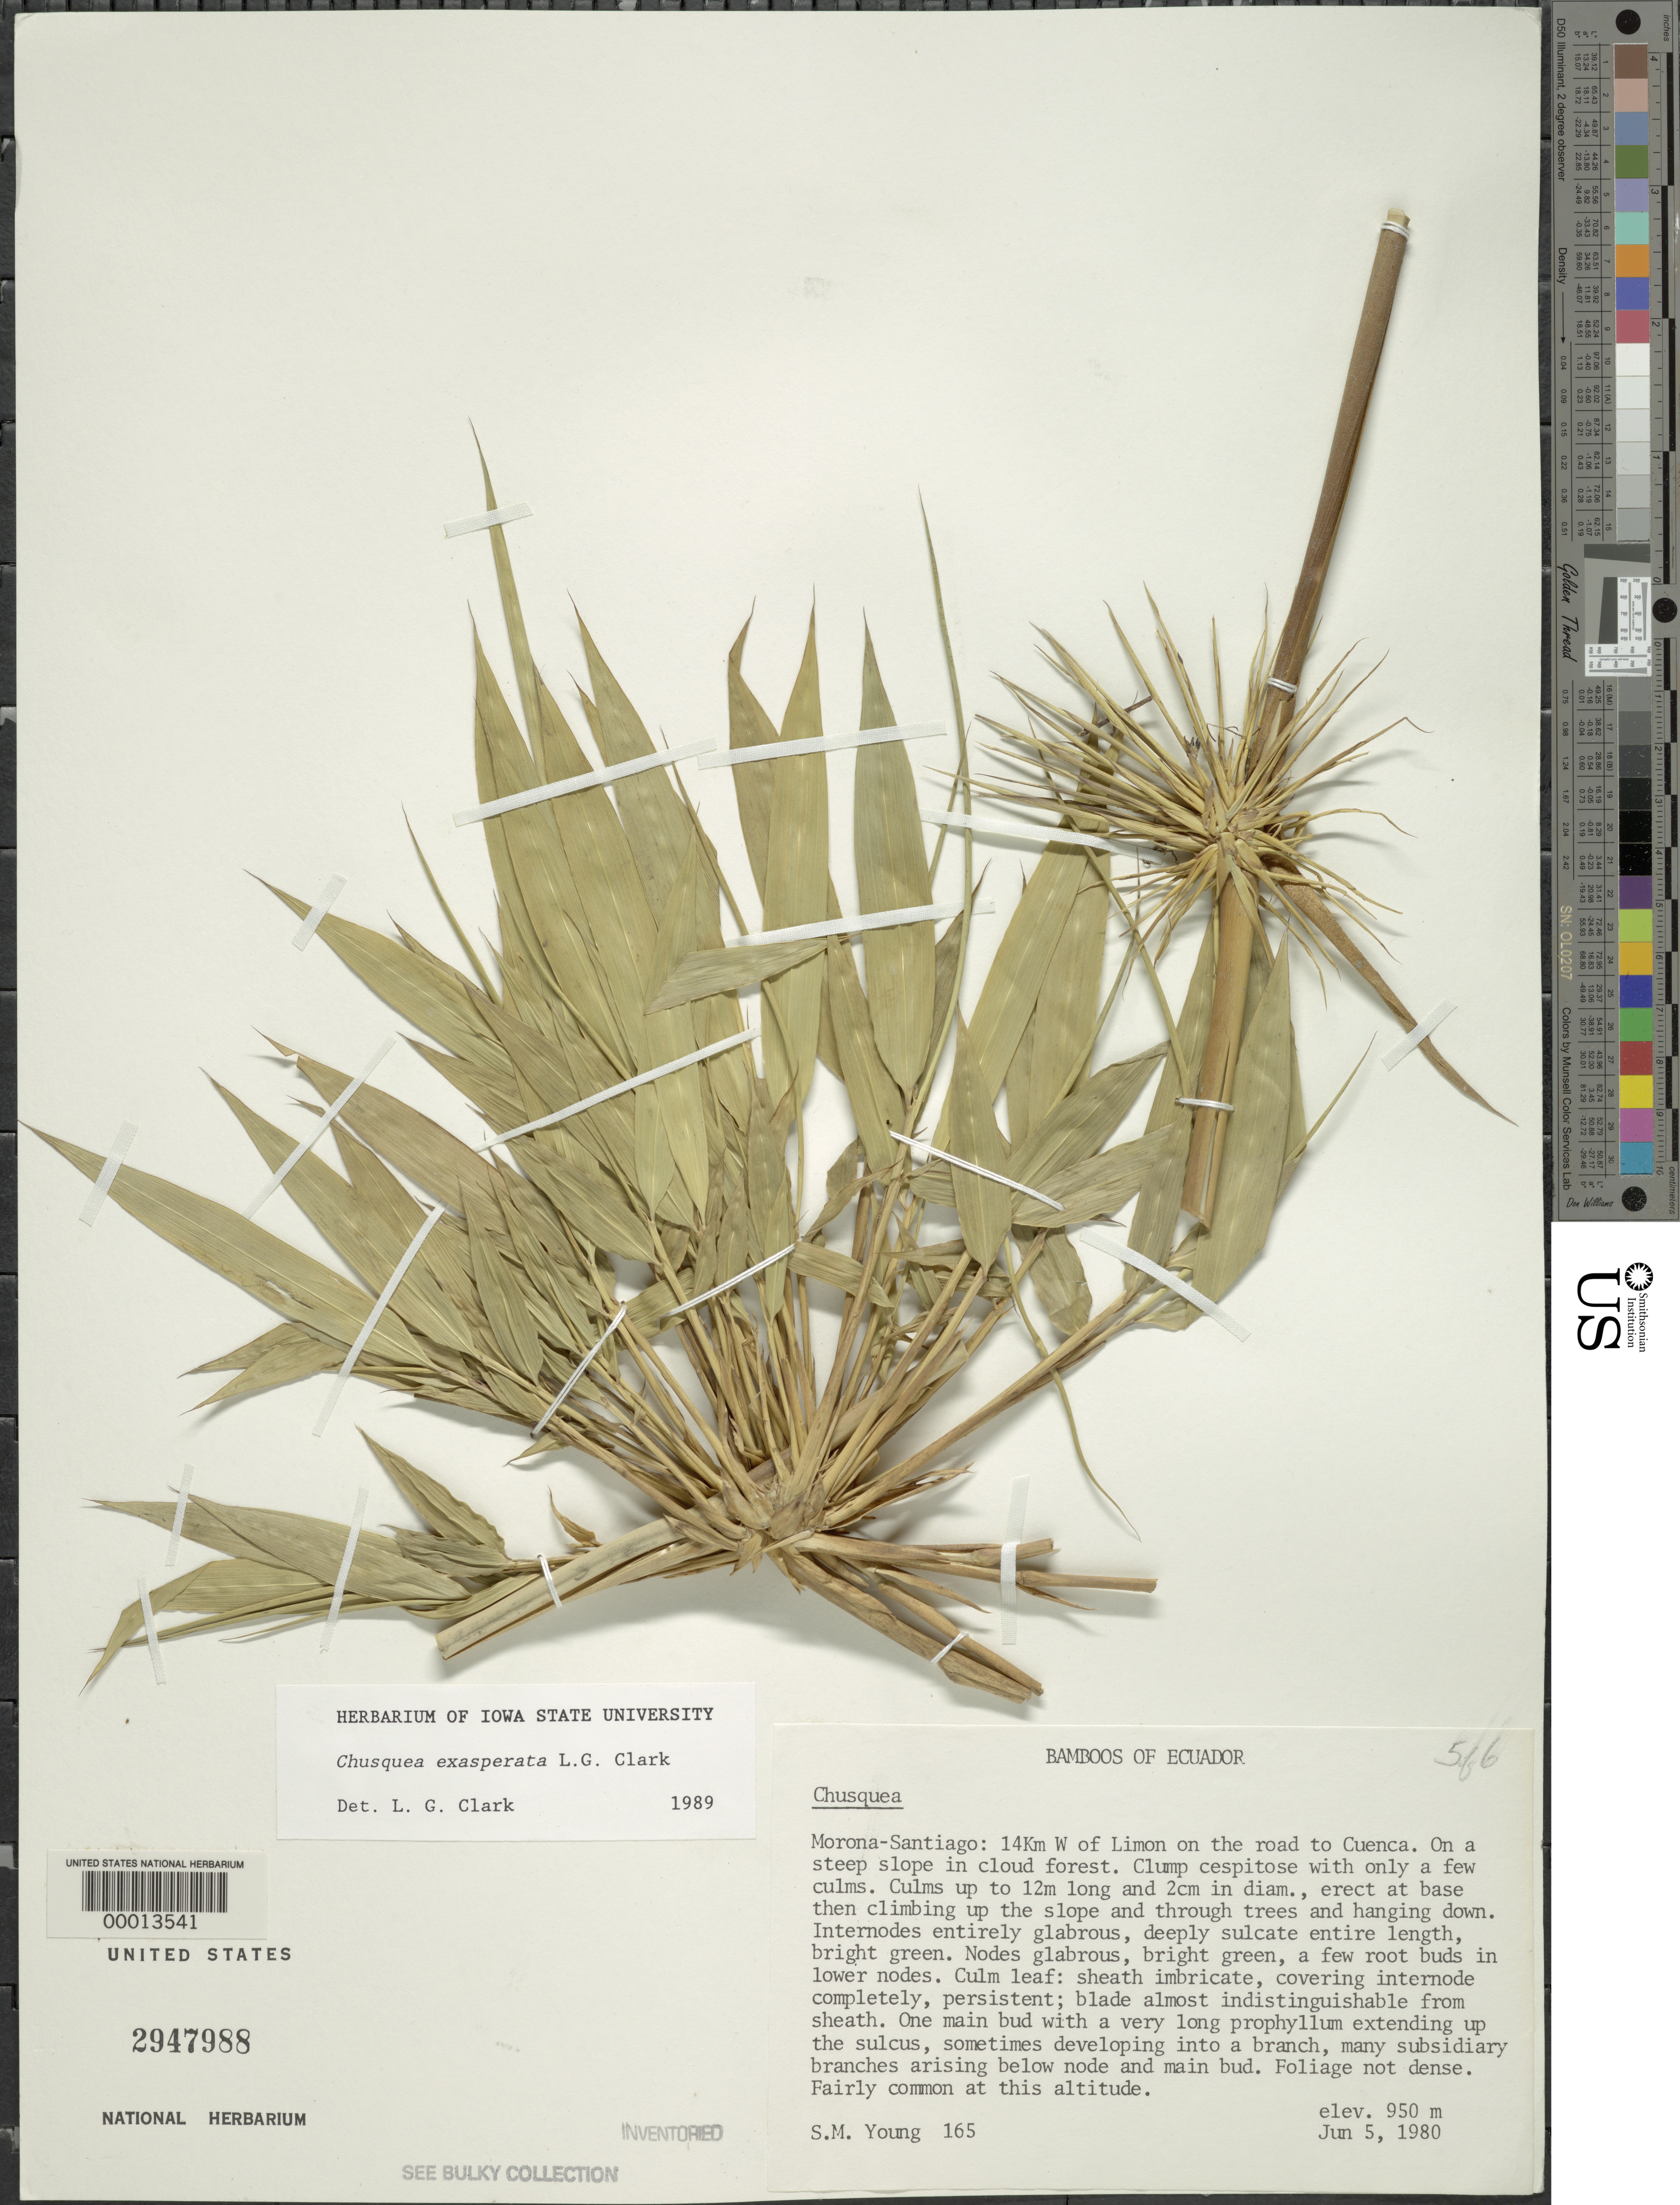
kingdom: Plantae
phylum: Tracheophyta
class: Liliopsida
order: Poales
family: Poaceae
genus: Chusquea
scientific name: Chusquea exasperata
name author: L.G. Clark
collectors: S. Young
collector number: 165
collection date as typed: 05 Jun 1980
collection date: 1980-06-05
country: Ecuador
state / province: Morona-Santiago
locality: Limon/Cuenca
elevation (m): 950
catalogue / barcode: US 2947988